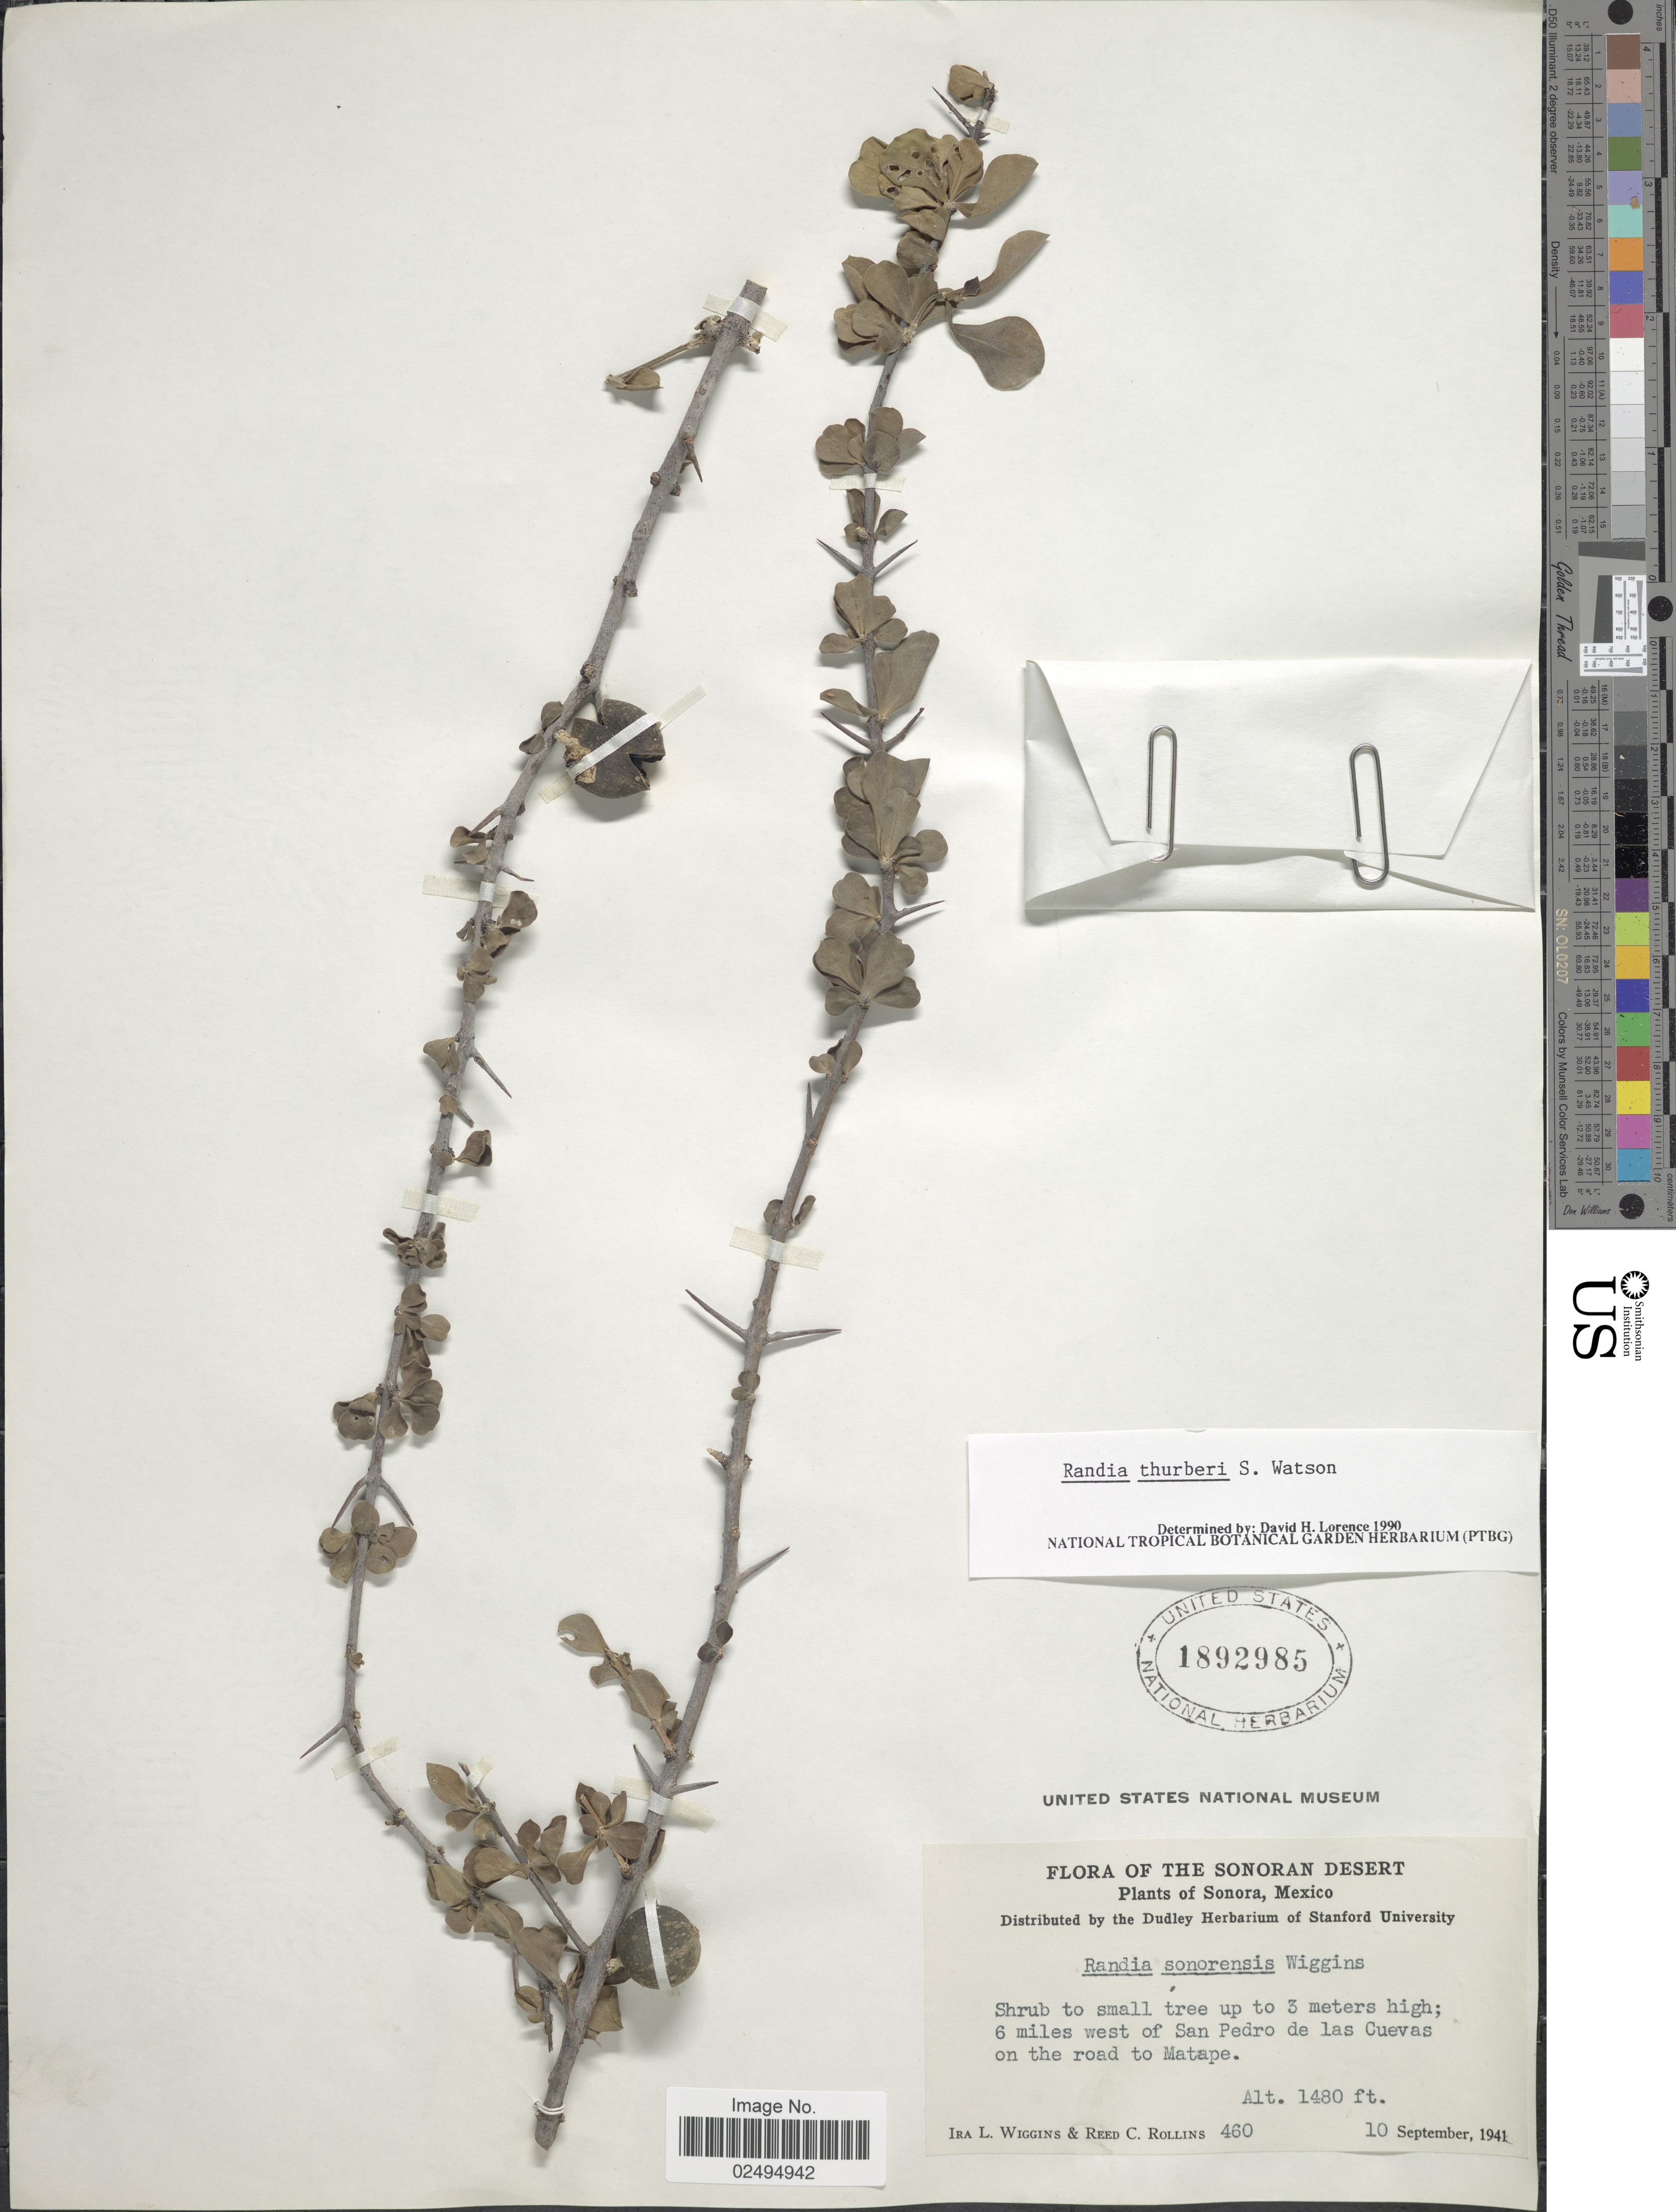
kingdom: Plantae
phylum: Tracheophyta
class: Magnoliopsida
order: Gentianales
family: Rubiaceae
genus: Randia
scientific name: Randia thurberi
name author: S. Watson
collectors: I. L. Wiggins & R. C. Rollins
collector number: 460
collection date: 1941-09-10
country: Mexico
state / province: Sonora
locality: Sonoran Desert, 6 miles west of San Pedro de las Cuevas on the road to Matape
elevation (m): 451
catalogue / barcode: US 1892985